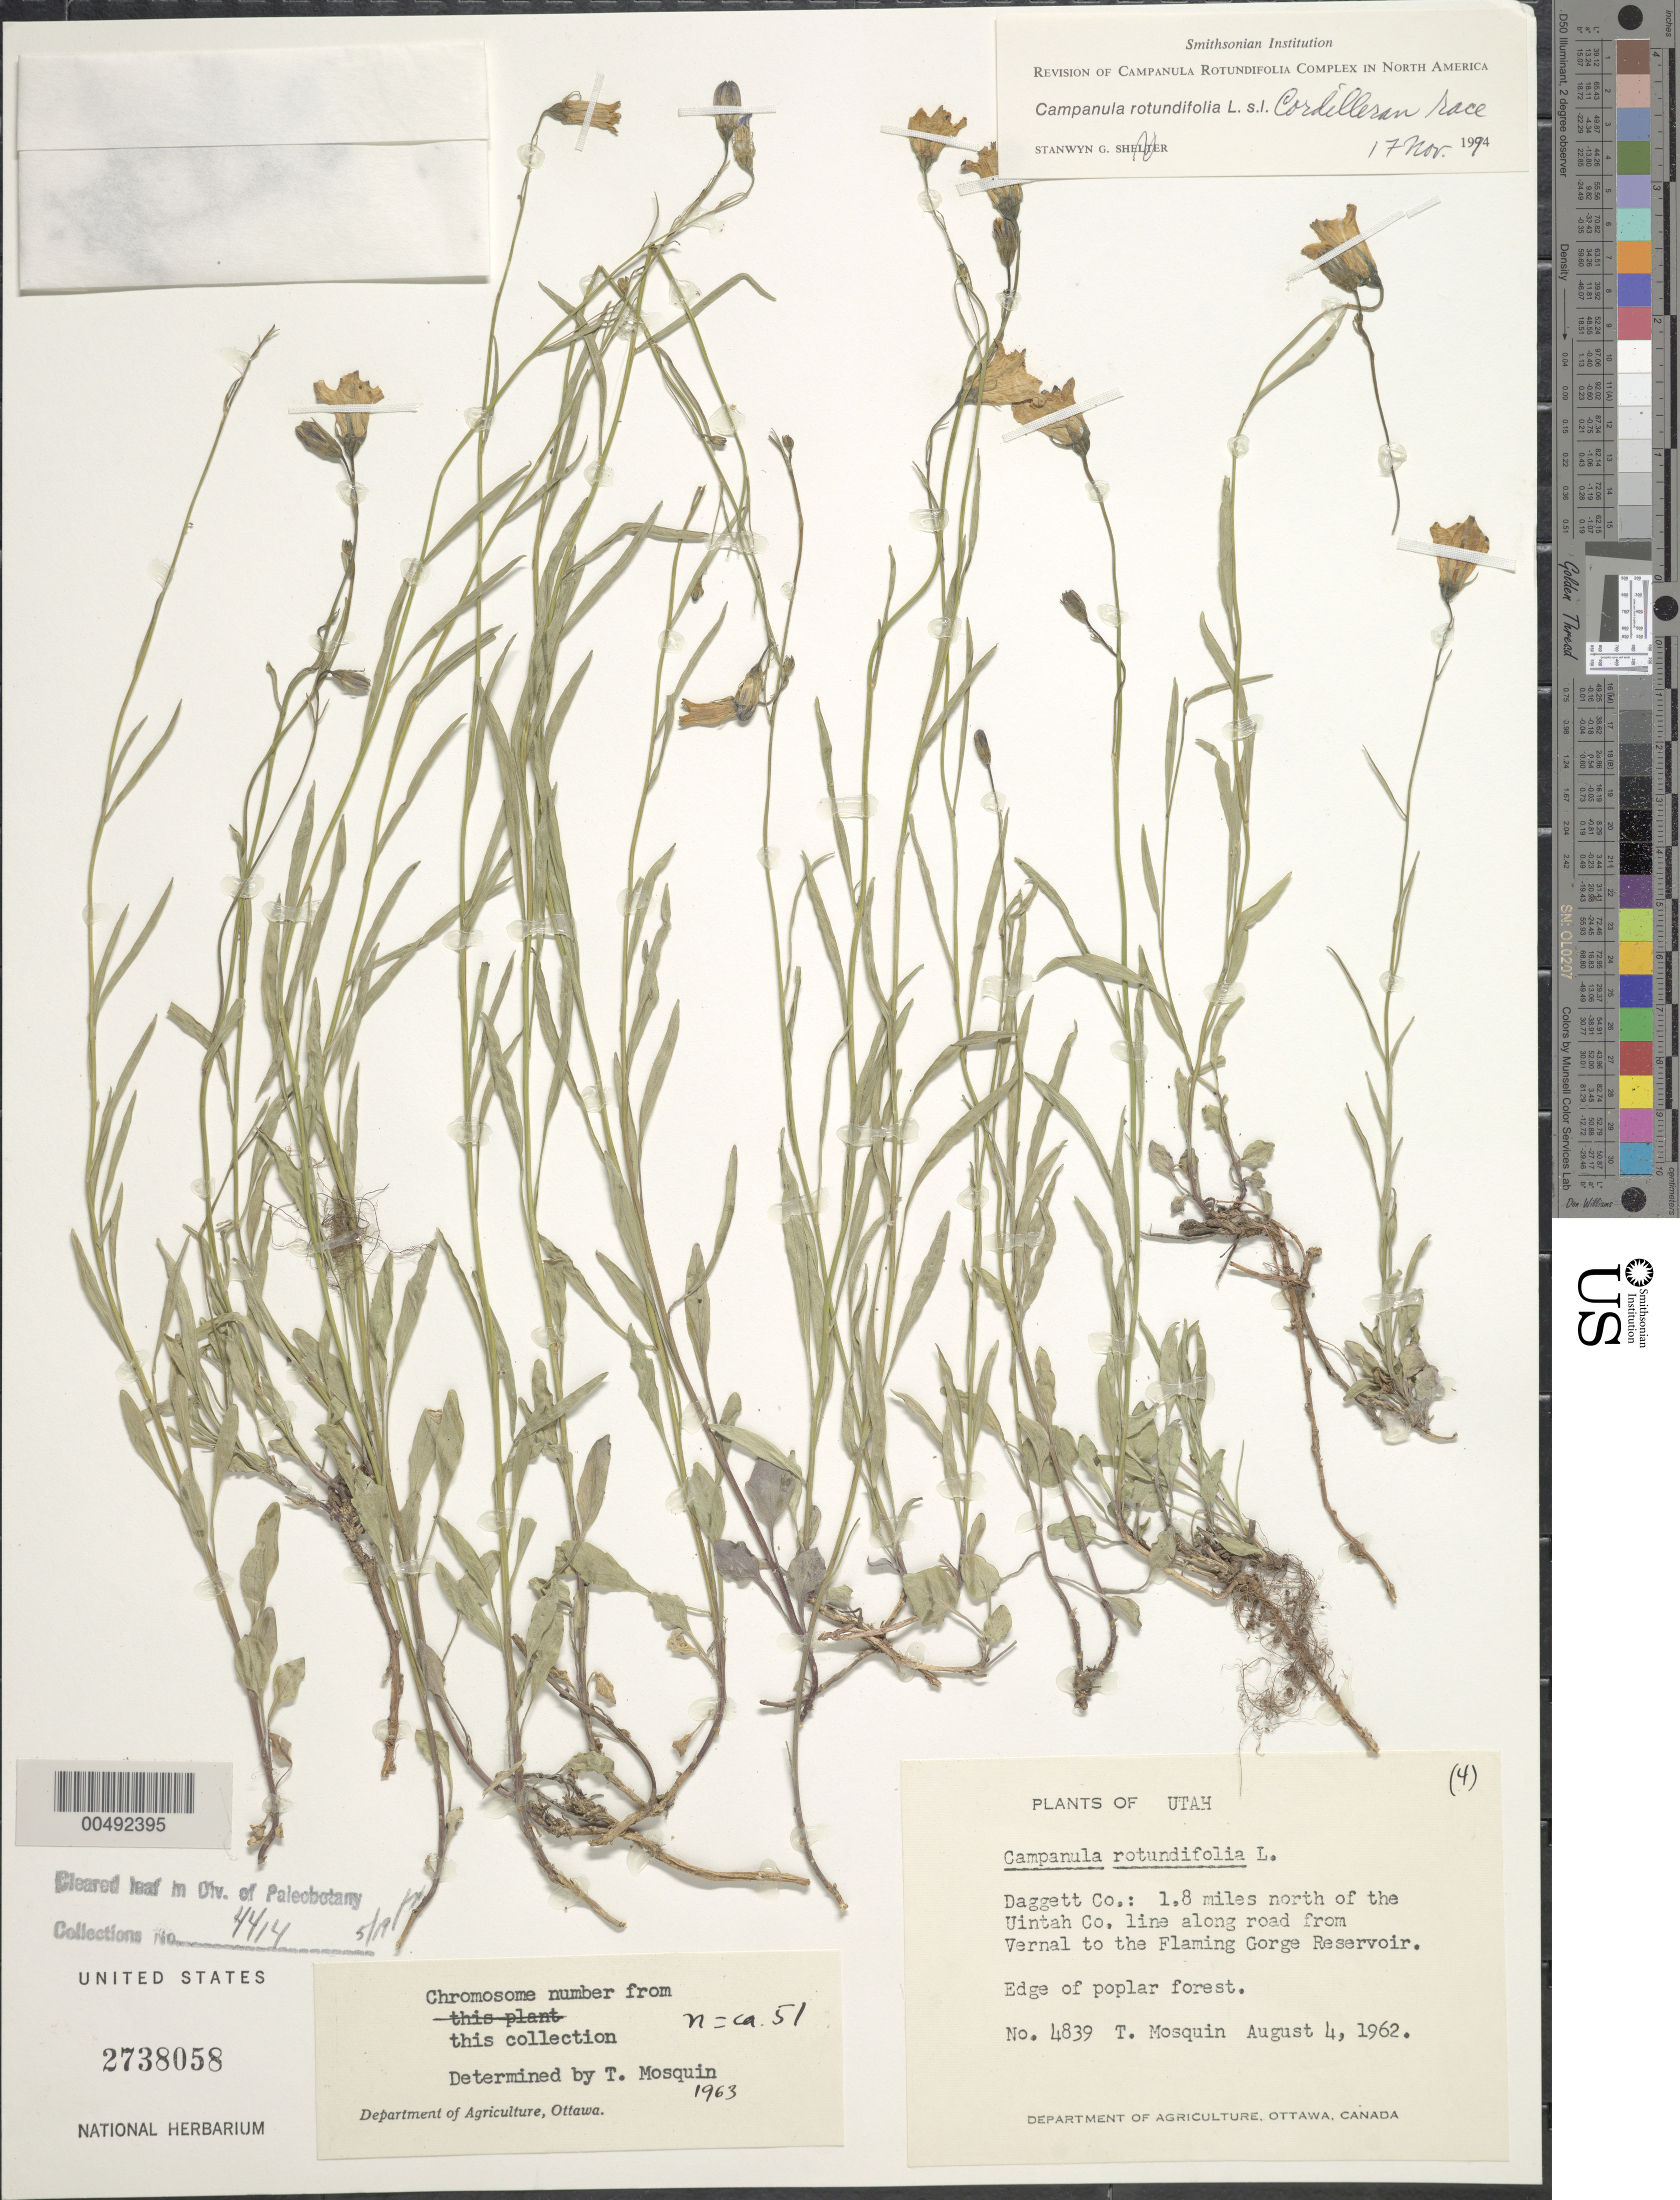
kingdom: Plantae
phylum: Tracheophyta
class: Magnoliopsida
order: Asterales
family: Campanulaceae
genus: Campanula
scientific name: Campanula rotundifolia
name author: L.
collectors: T. Mosquin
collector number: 4839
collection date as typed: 04 Aug 1962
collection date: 1962-08-04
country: United States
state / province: Colorado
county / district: Daggett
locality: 1.8 mi. N of the Uintah Co. line along road from Vernal to the Flaming Gorge Reservoir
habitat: edge of poplar forest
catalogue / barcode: US 2738058